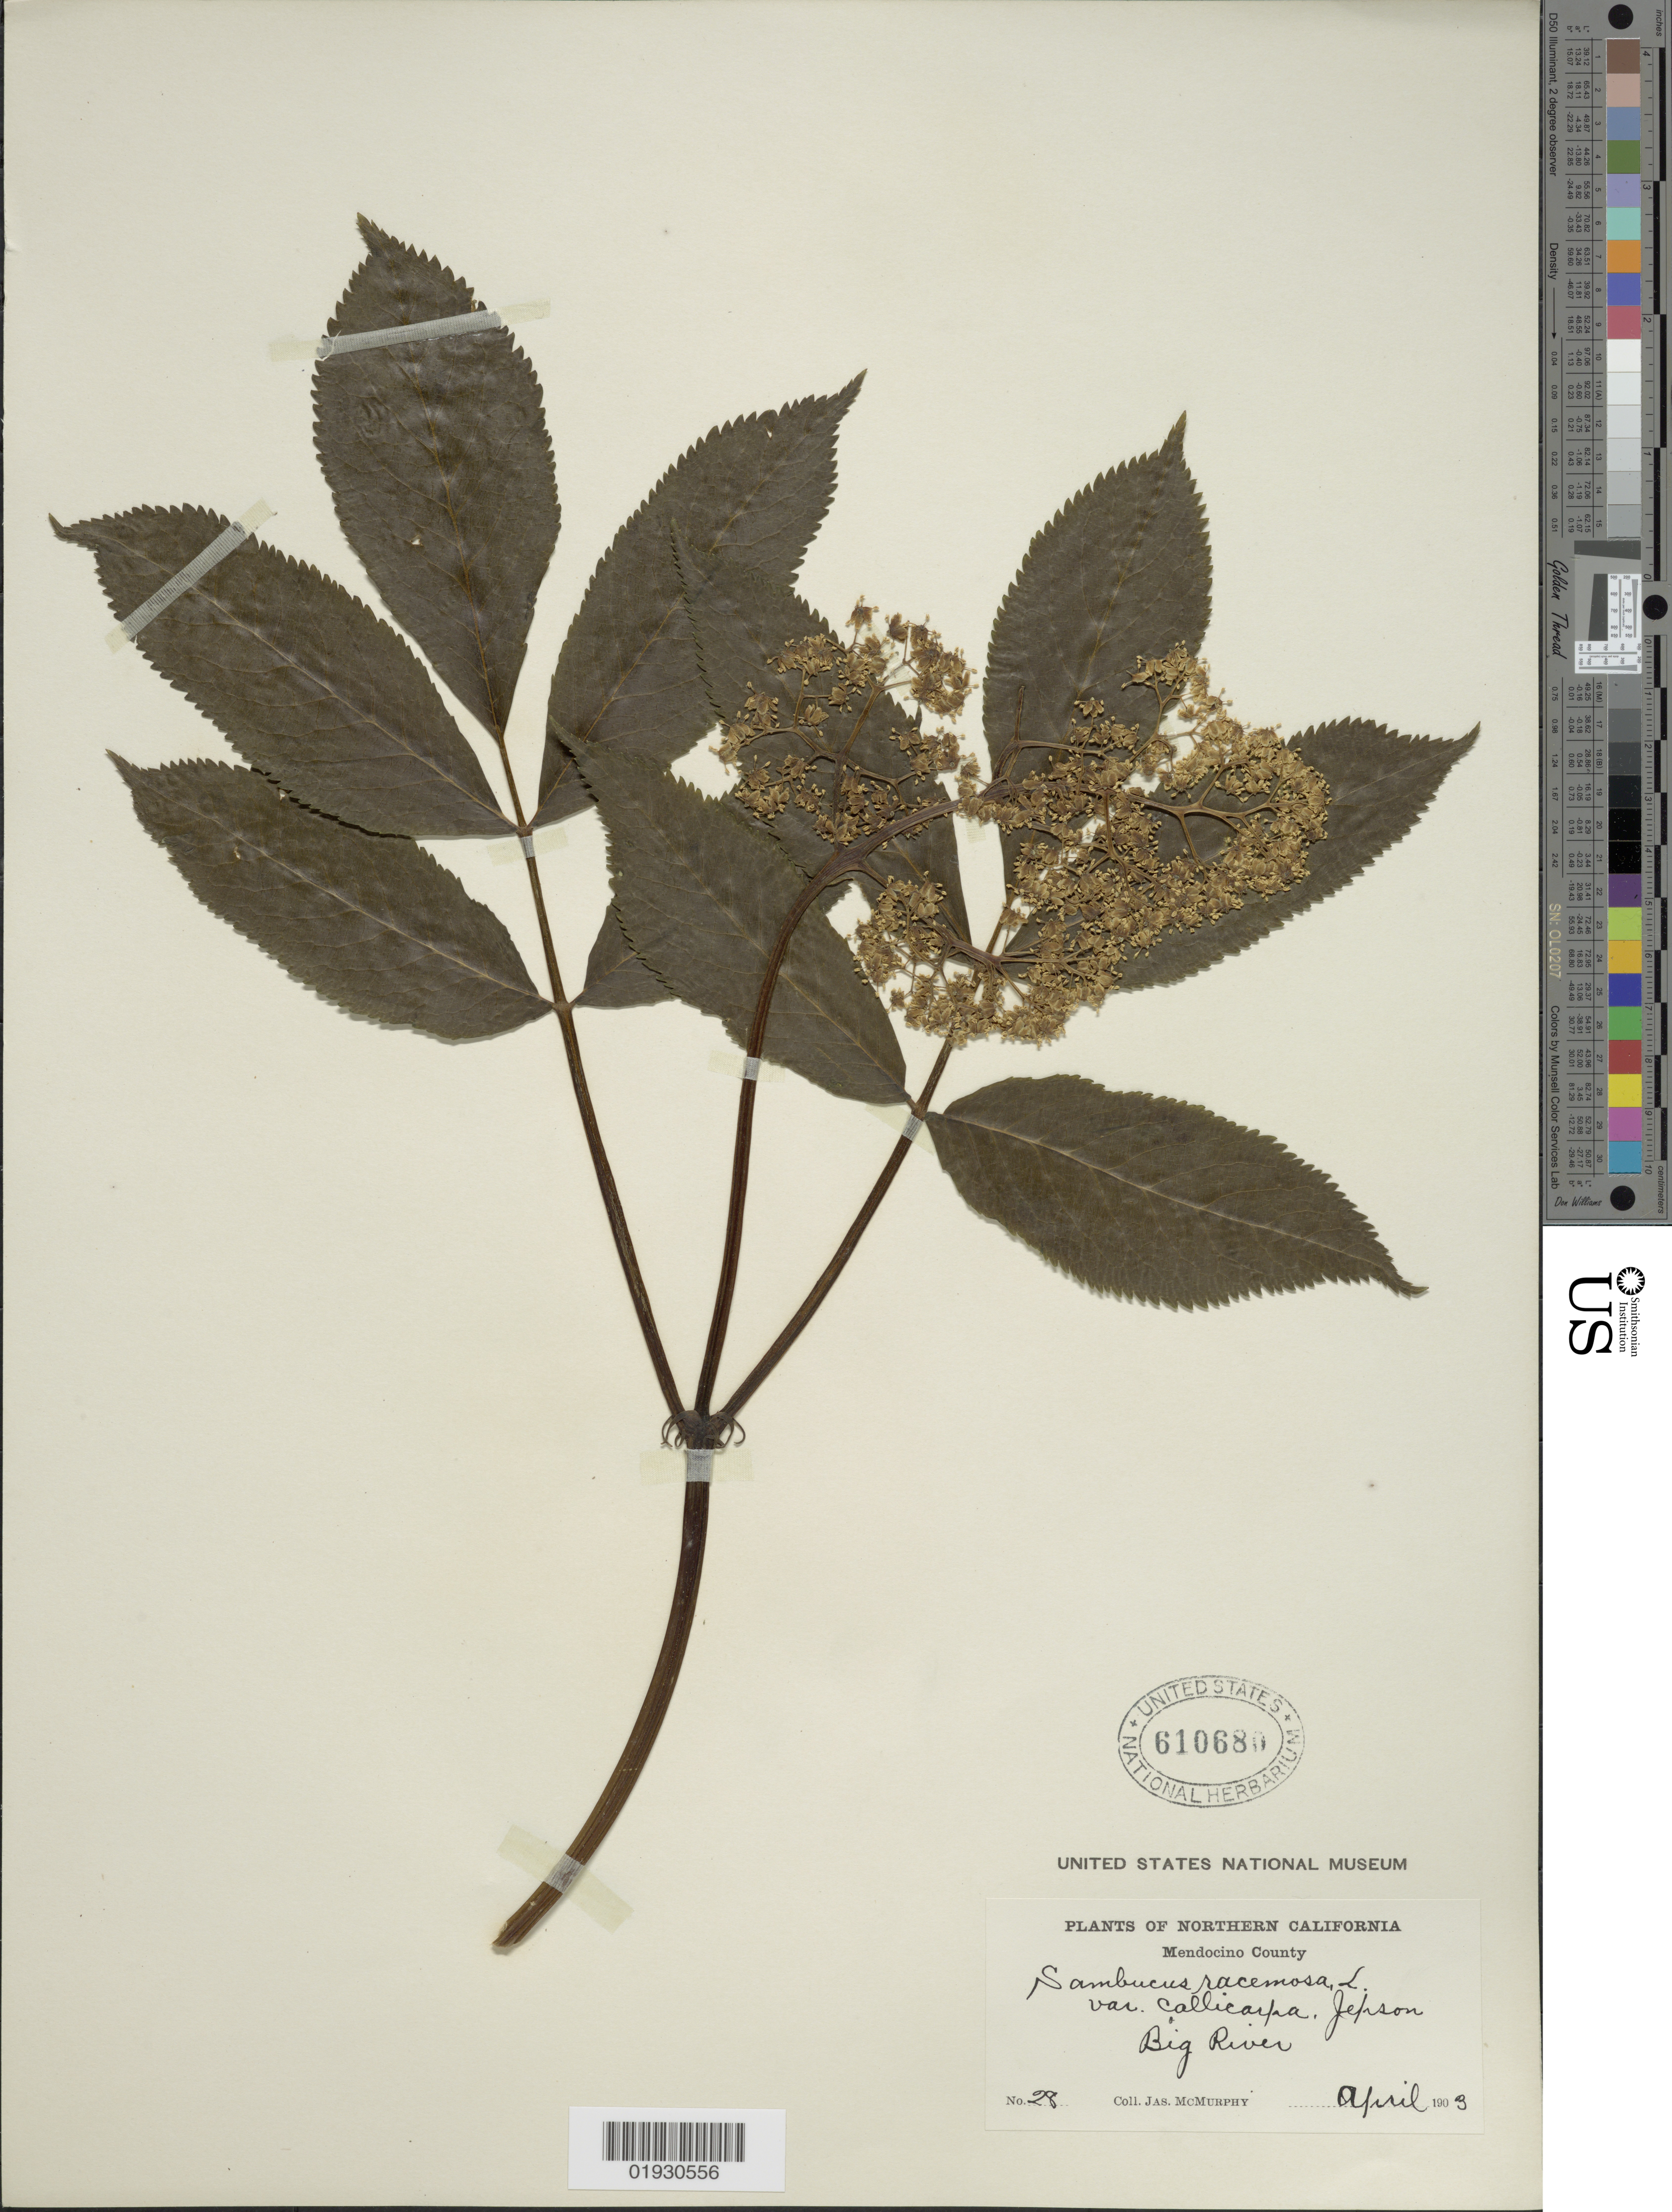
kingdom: Plantae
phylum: Tracheophyta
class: Magnoliopsida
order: Dipsacales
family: Viburnaceae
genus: Sambucus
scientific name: Sambucus callicarpa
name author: Greene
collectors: J. McMurphy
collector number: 28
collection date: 1903-04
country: United States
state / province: California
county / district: Mendocino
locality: Northern California. Mendocino County. Big River.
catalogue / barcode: US 610680